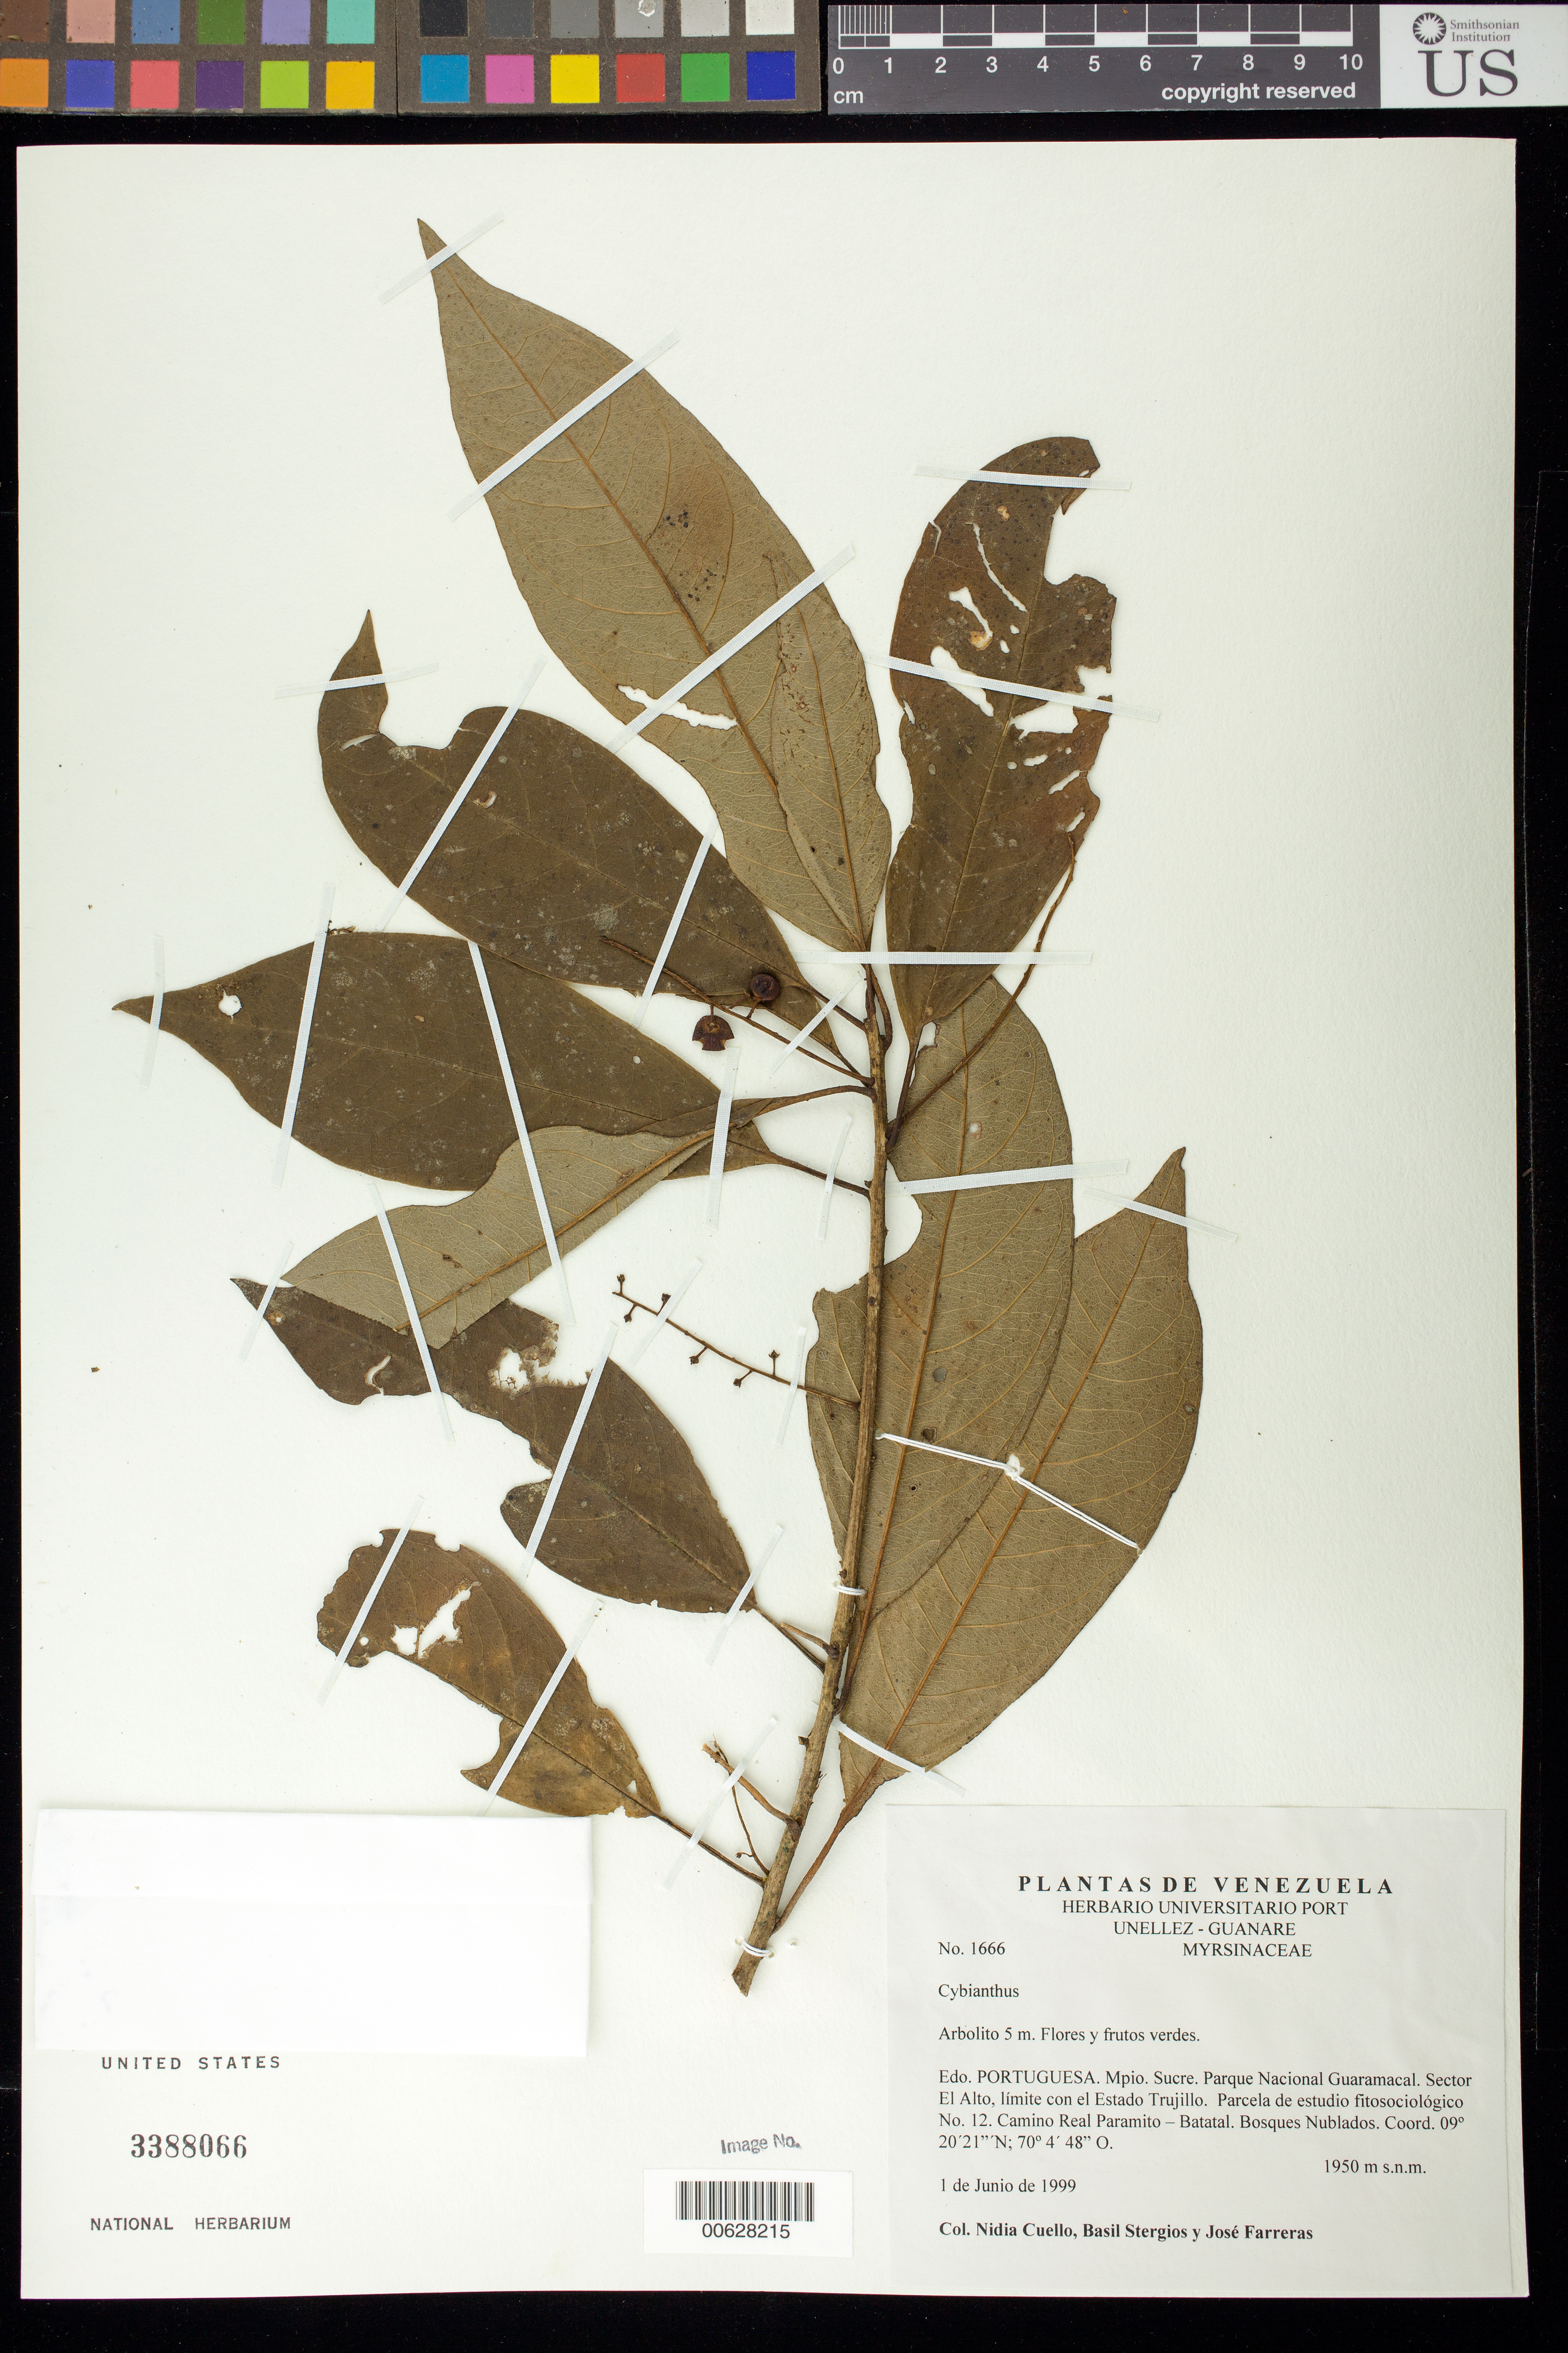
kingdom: Plantae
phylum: Tracheophyta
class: Magnoliopsida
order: Ericales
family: Primulaceae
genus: Cybianthus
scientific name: Cybianthus sp.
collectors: N. L. Cuello, B. G. Stergios & J. Farreras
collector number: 1666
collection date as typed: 01 Jun 1999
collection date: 1999-06-01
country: Venezuela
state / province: Portuguesa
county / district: Sucre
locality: Parque Nacional Guaramacal. Sector El Alto. Camino Real Paramito-Batatal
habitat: Bosques húmedos.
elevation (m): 1950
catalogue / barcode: US 3388066